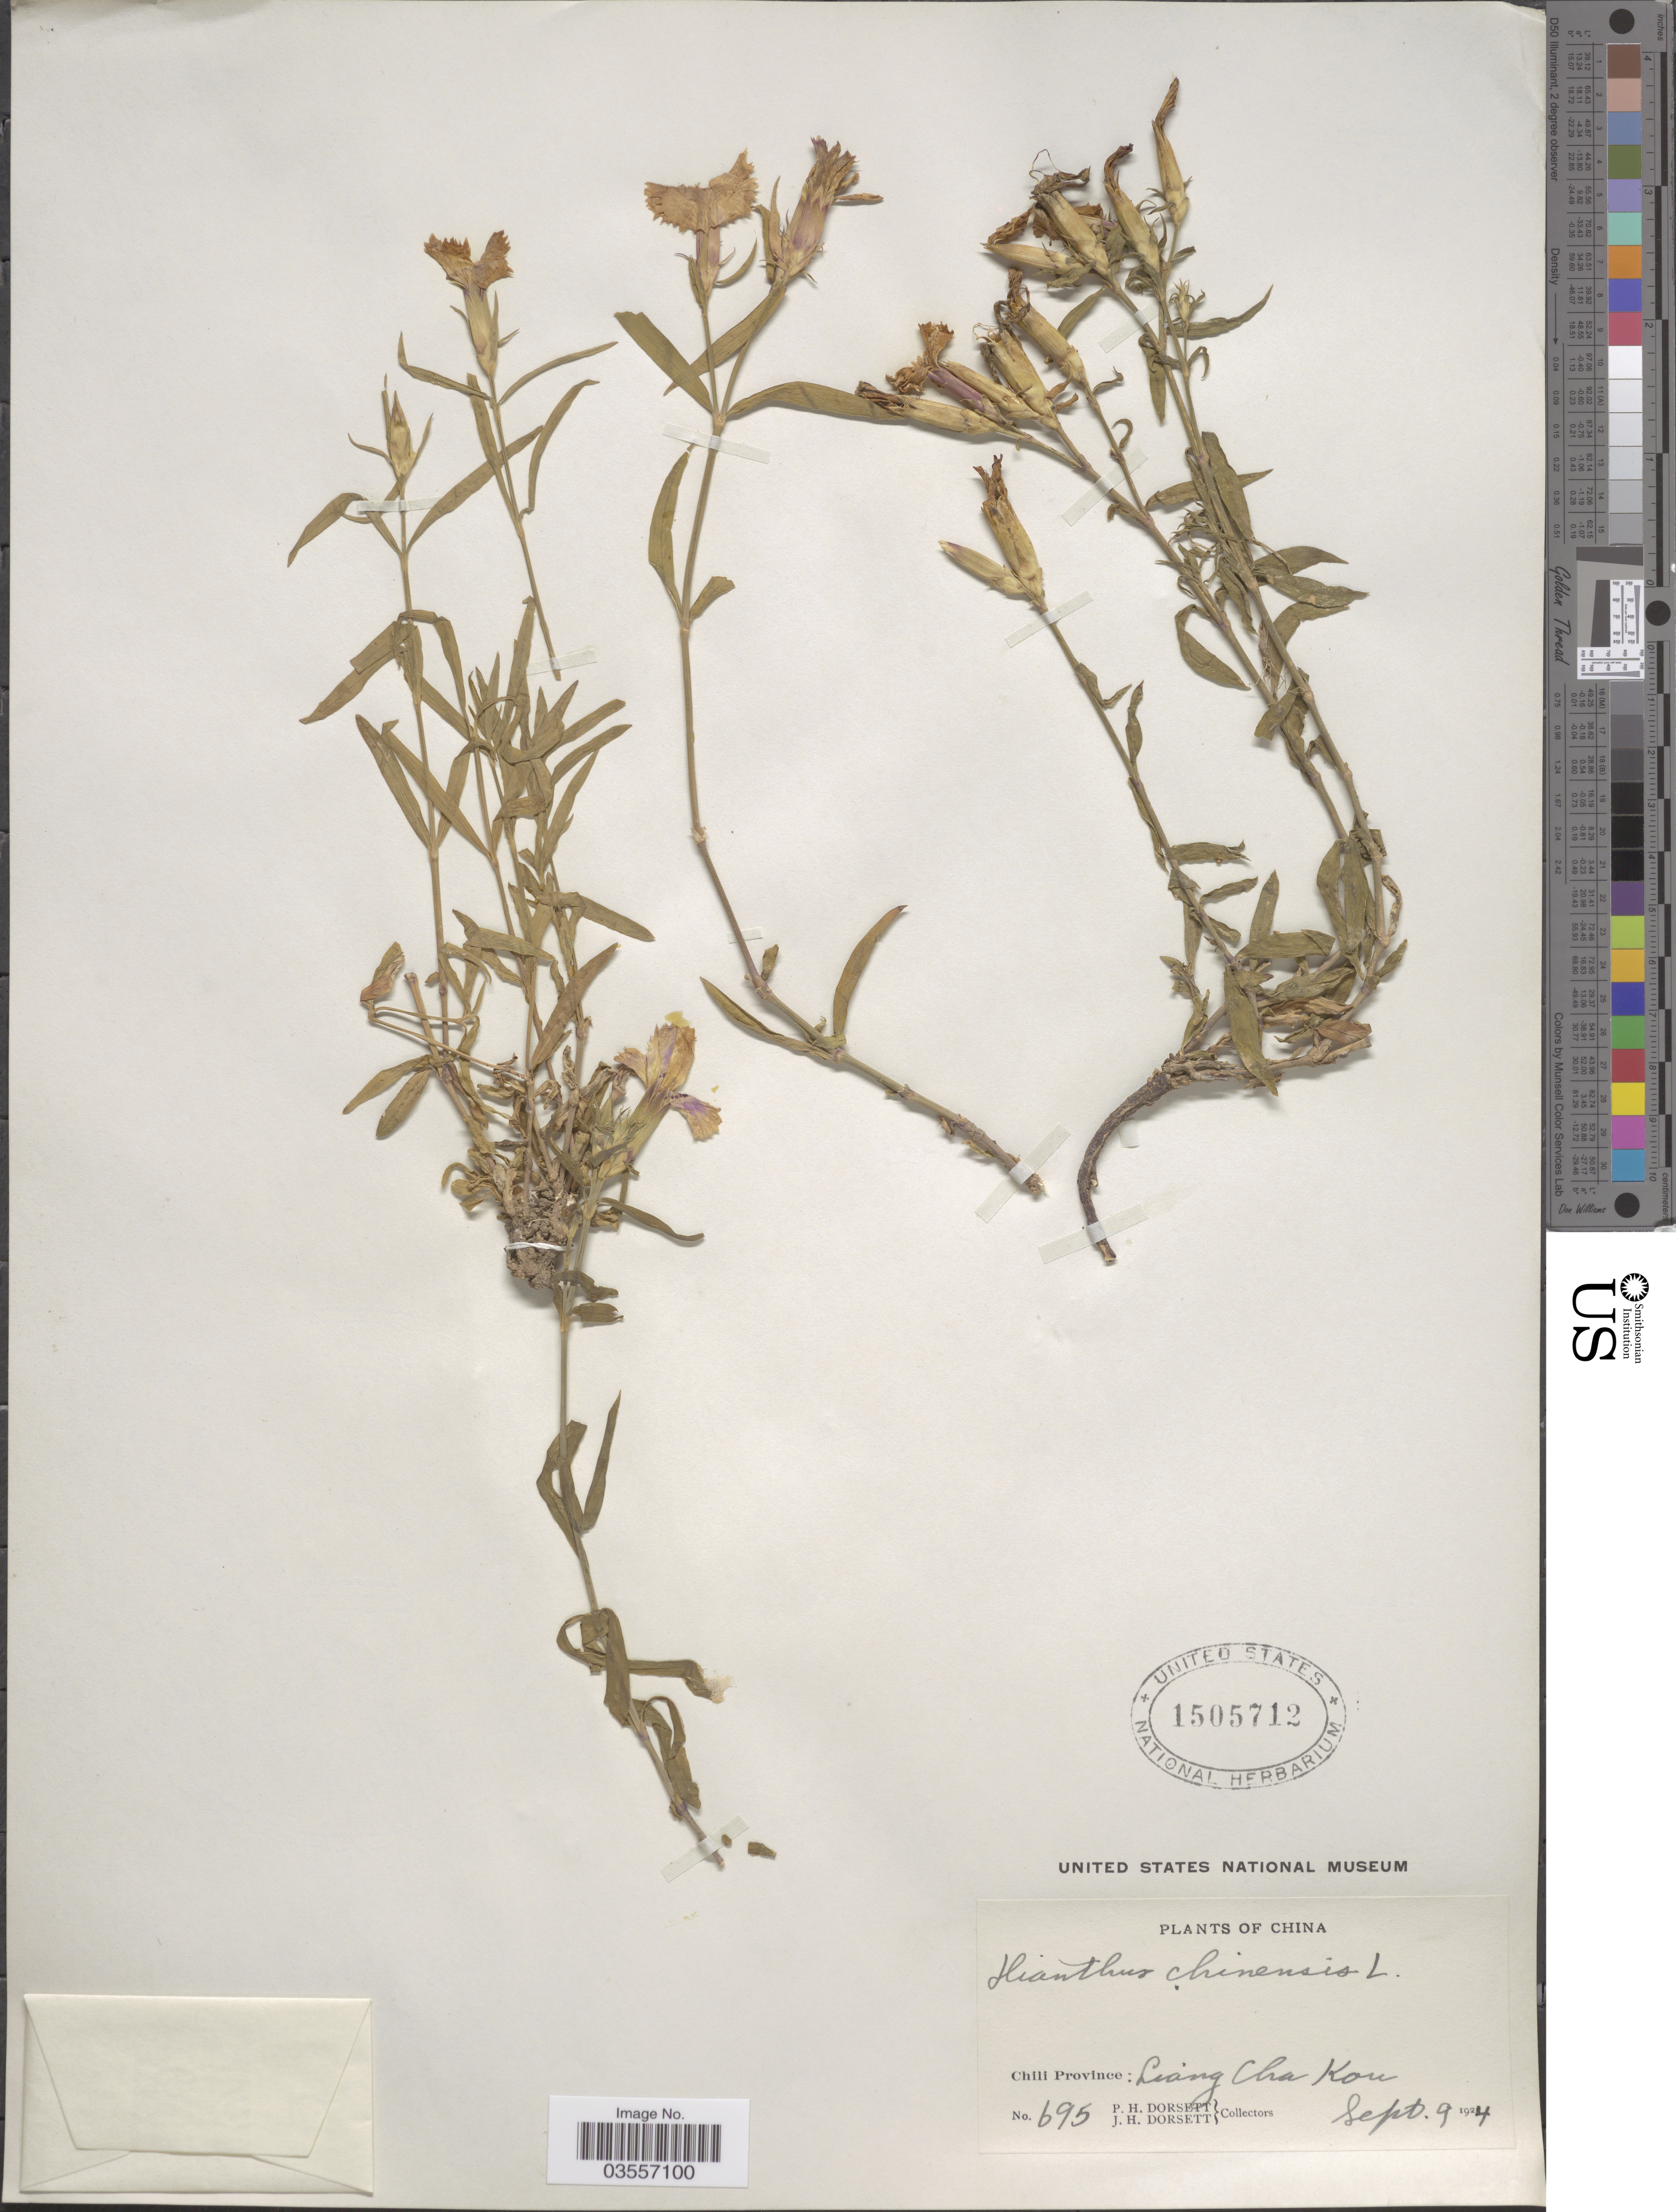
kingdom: Plantae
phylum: Tracheophyta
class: Magnoliopsida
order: Caryophyllales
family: Caryophyllaceae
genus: Dianthus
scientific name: Dianthus chinensis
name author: L.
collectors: P. H. Dorsett & J. Dorsett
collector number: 695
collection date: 1924-09-09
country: China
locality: Chili Province: Liang Cha Kou.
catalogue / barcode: US 1505712